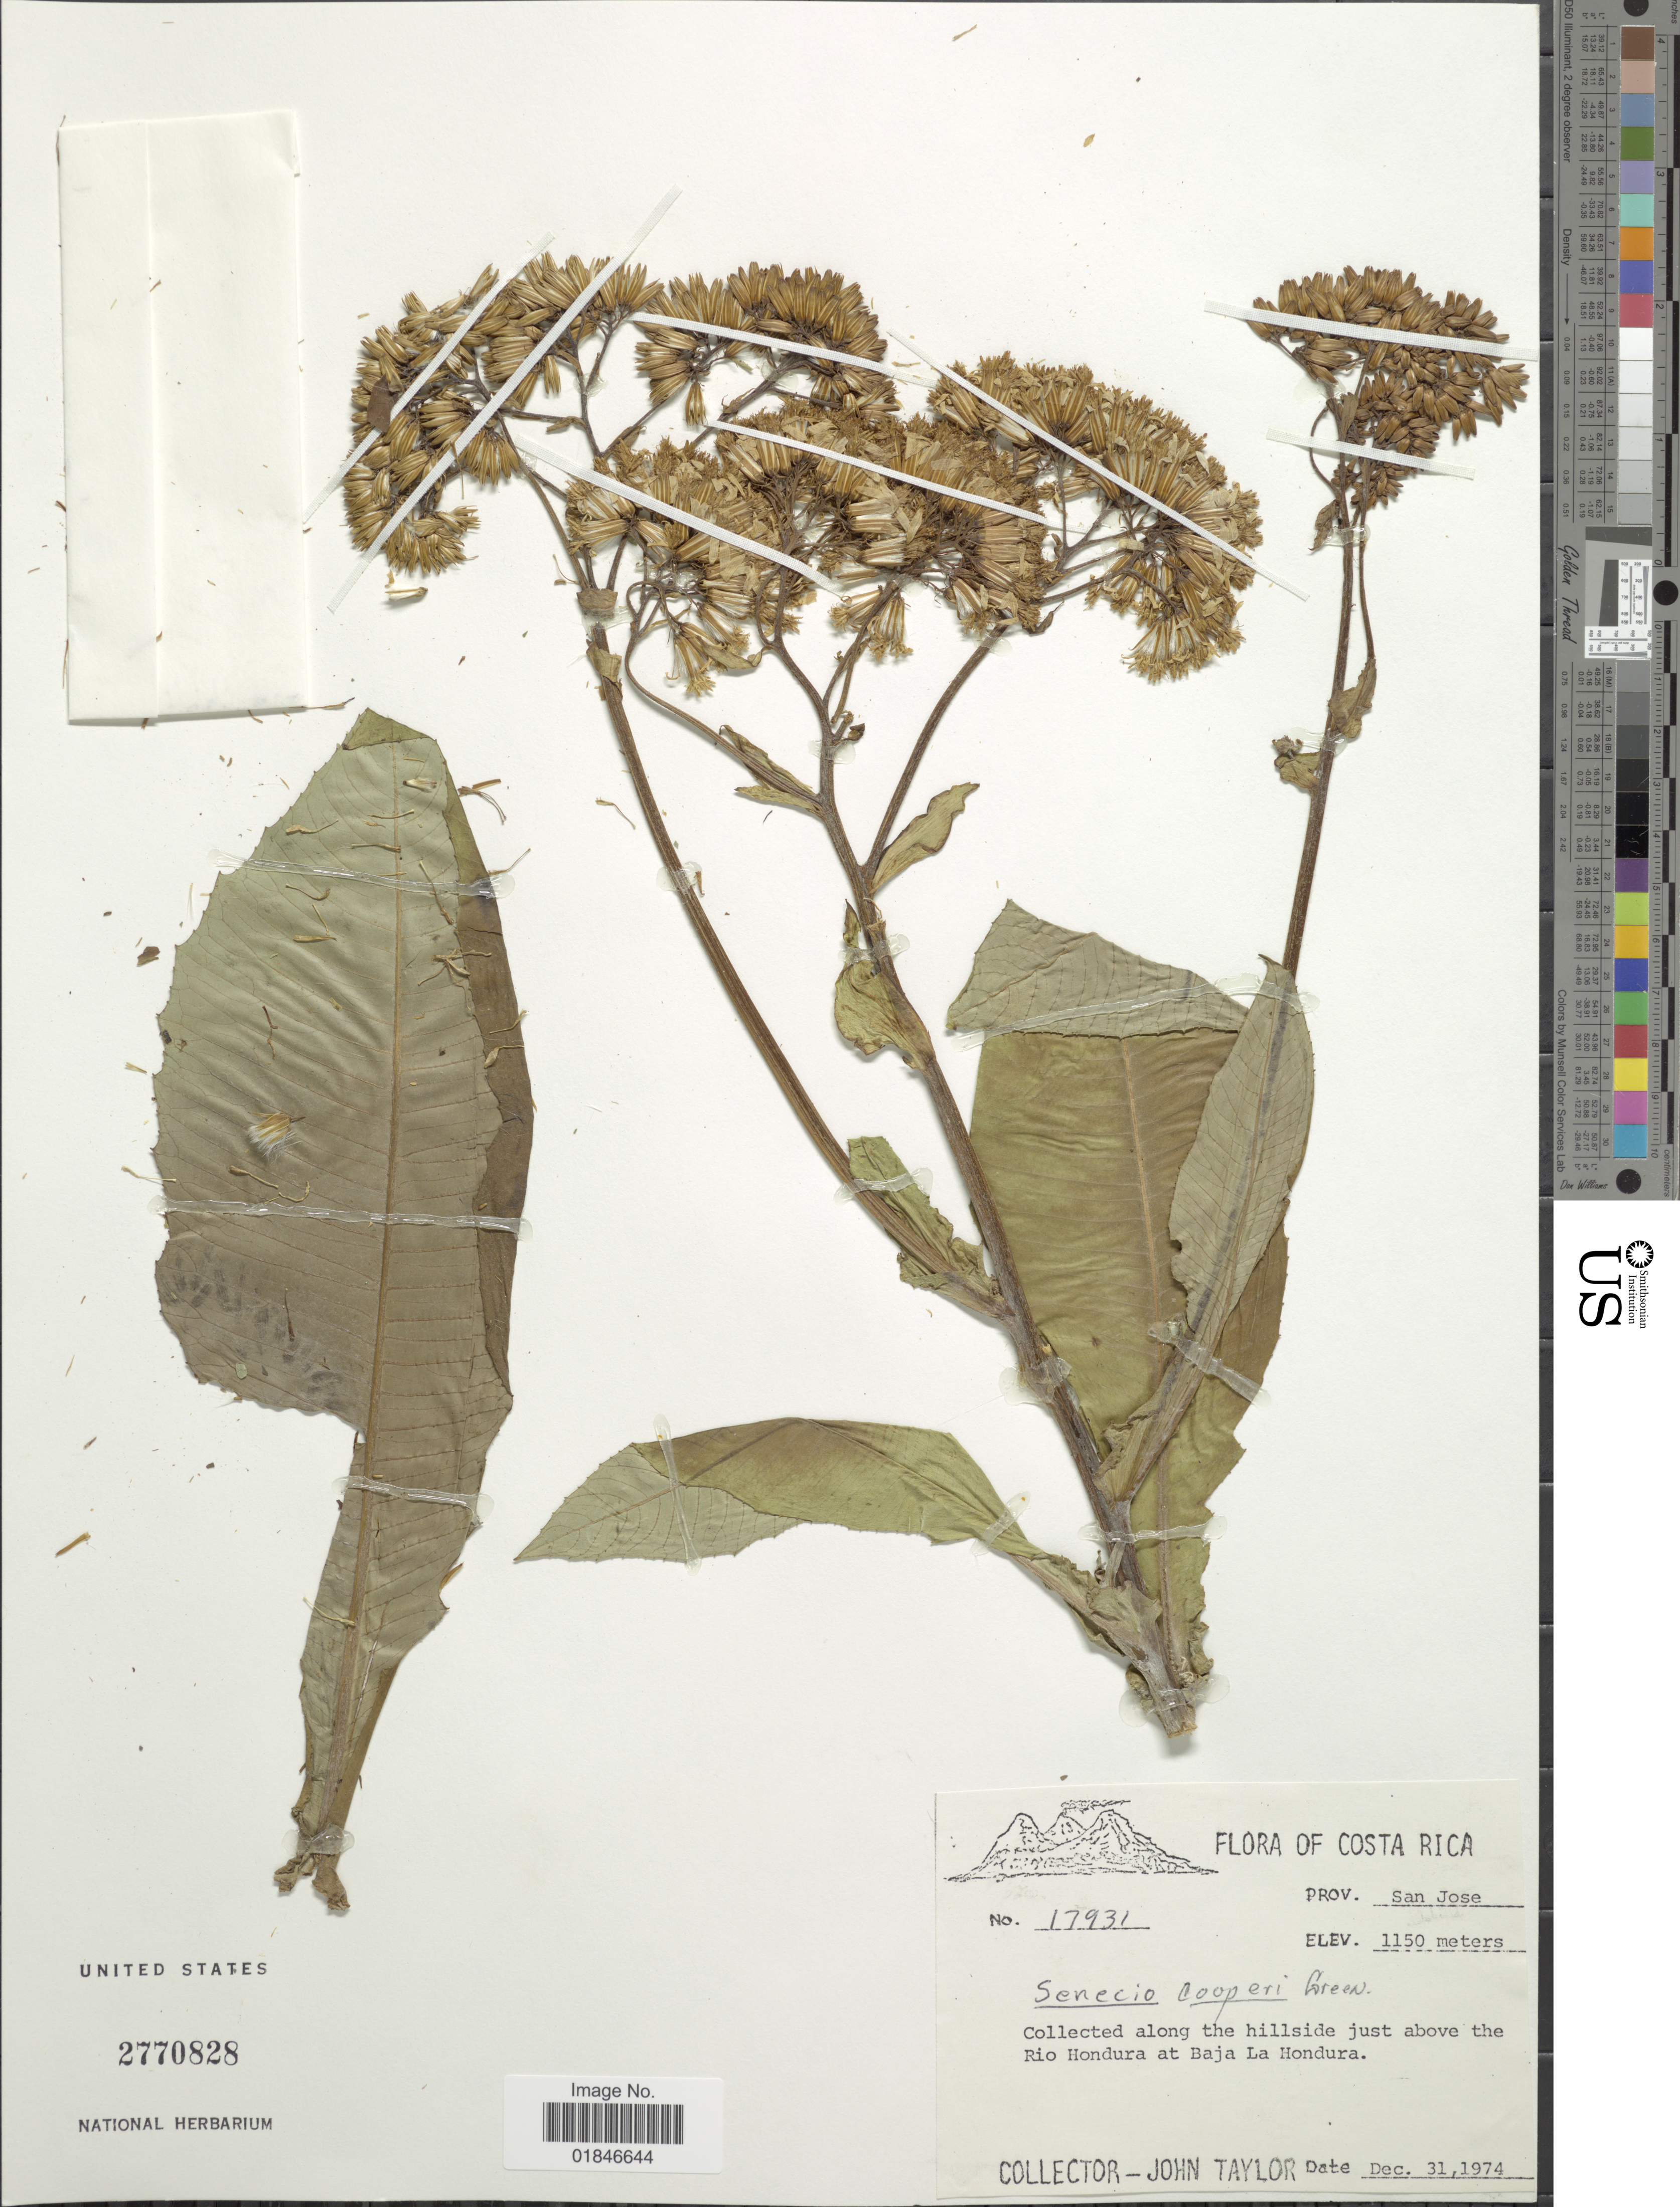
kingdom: Plantae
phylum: Tracheophyta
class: Magnoliopsida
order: Asterales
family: Asteraceae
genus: Jessea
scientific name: Jessea megaphylla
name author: (Greenm.) H. Rob. & Cuatrec.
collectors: J. Taylor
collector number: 17931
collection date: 1974-12-31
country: Costa Rica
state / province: San José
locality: Prov. San Jose. Collected along the hillside just above the Rio Hondura at Baja La Hondura.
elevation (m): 1150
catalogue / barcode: US 2770828